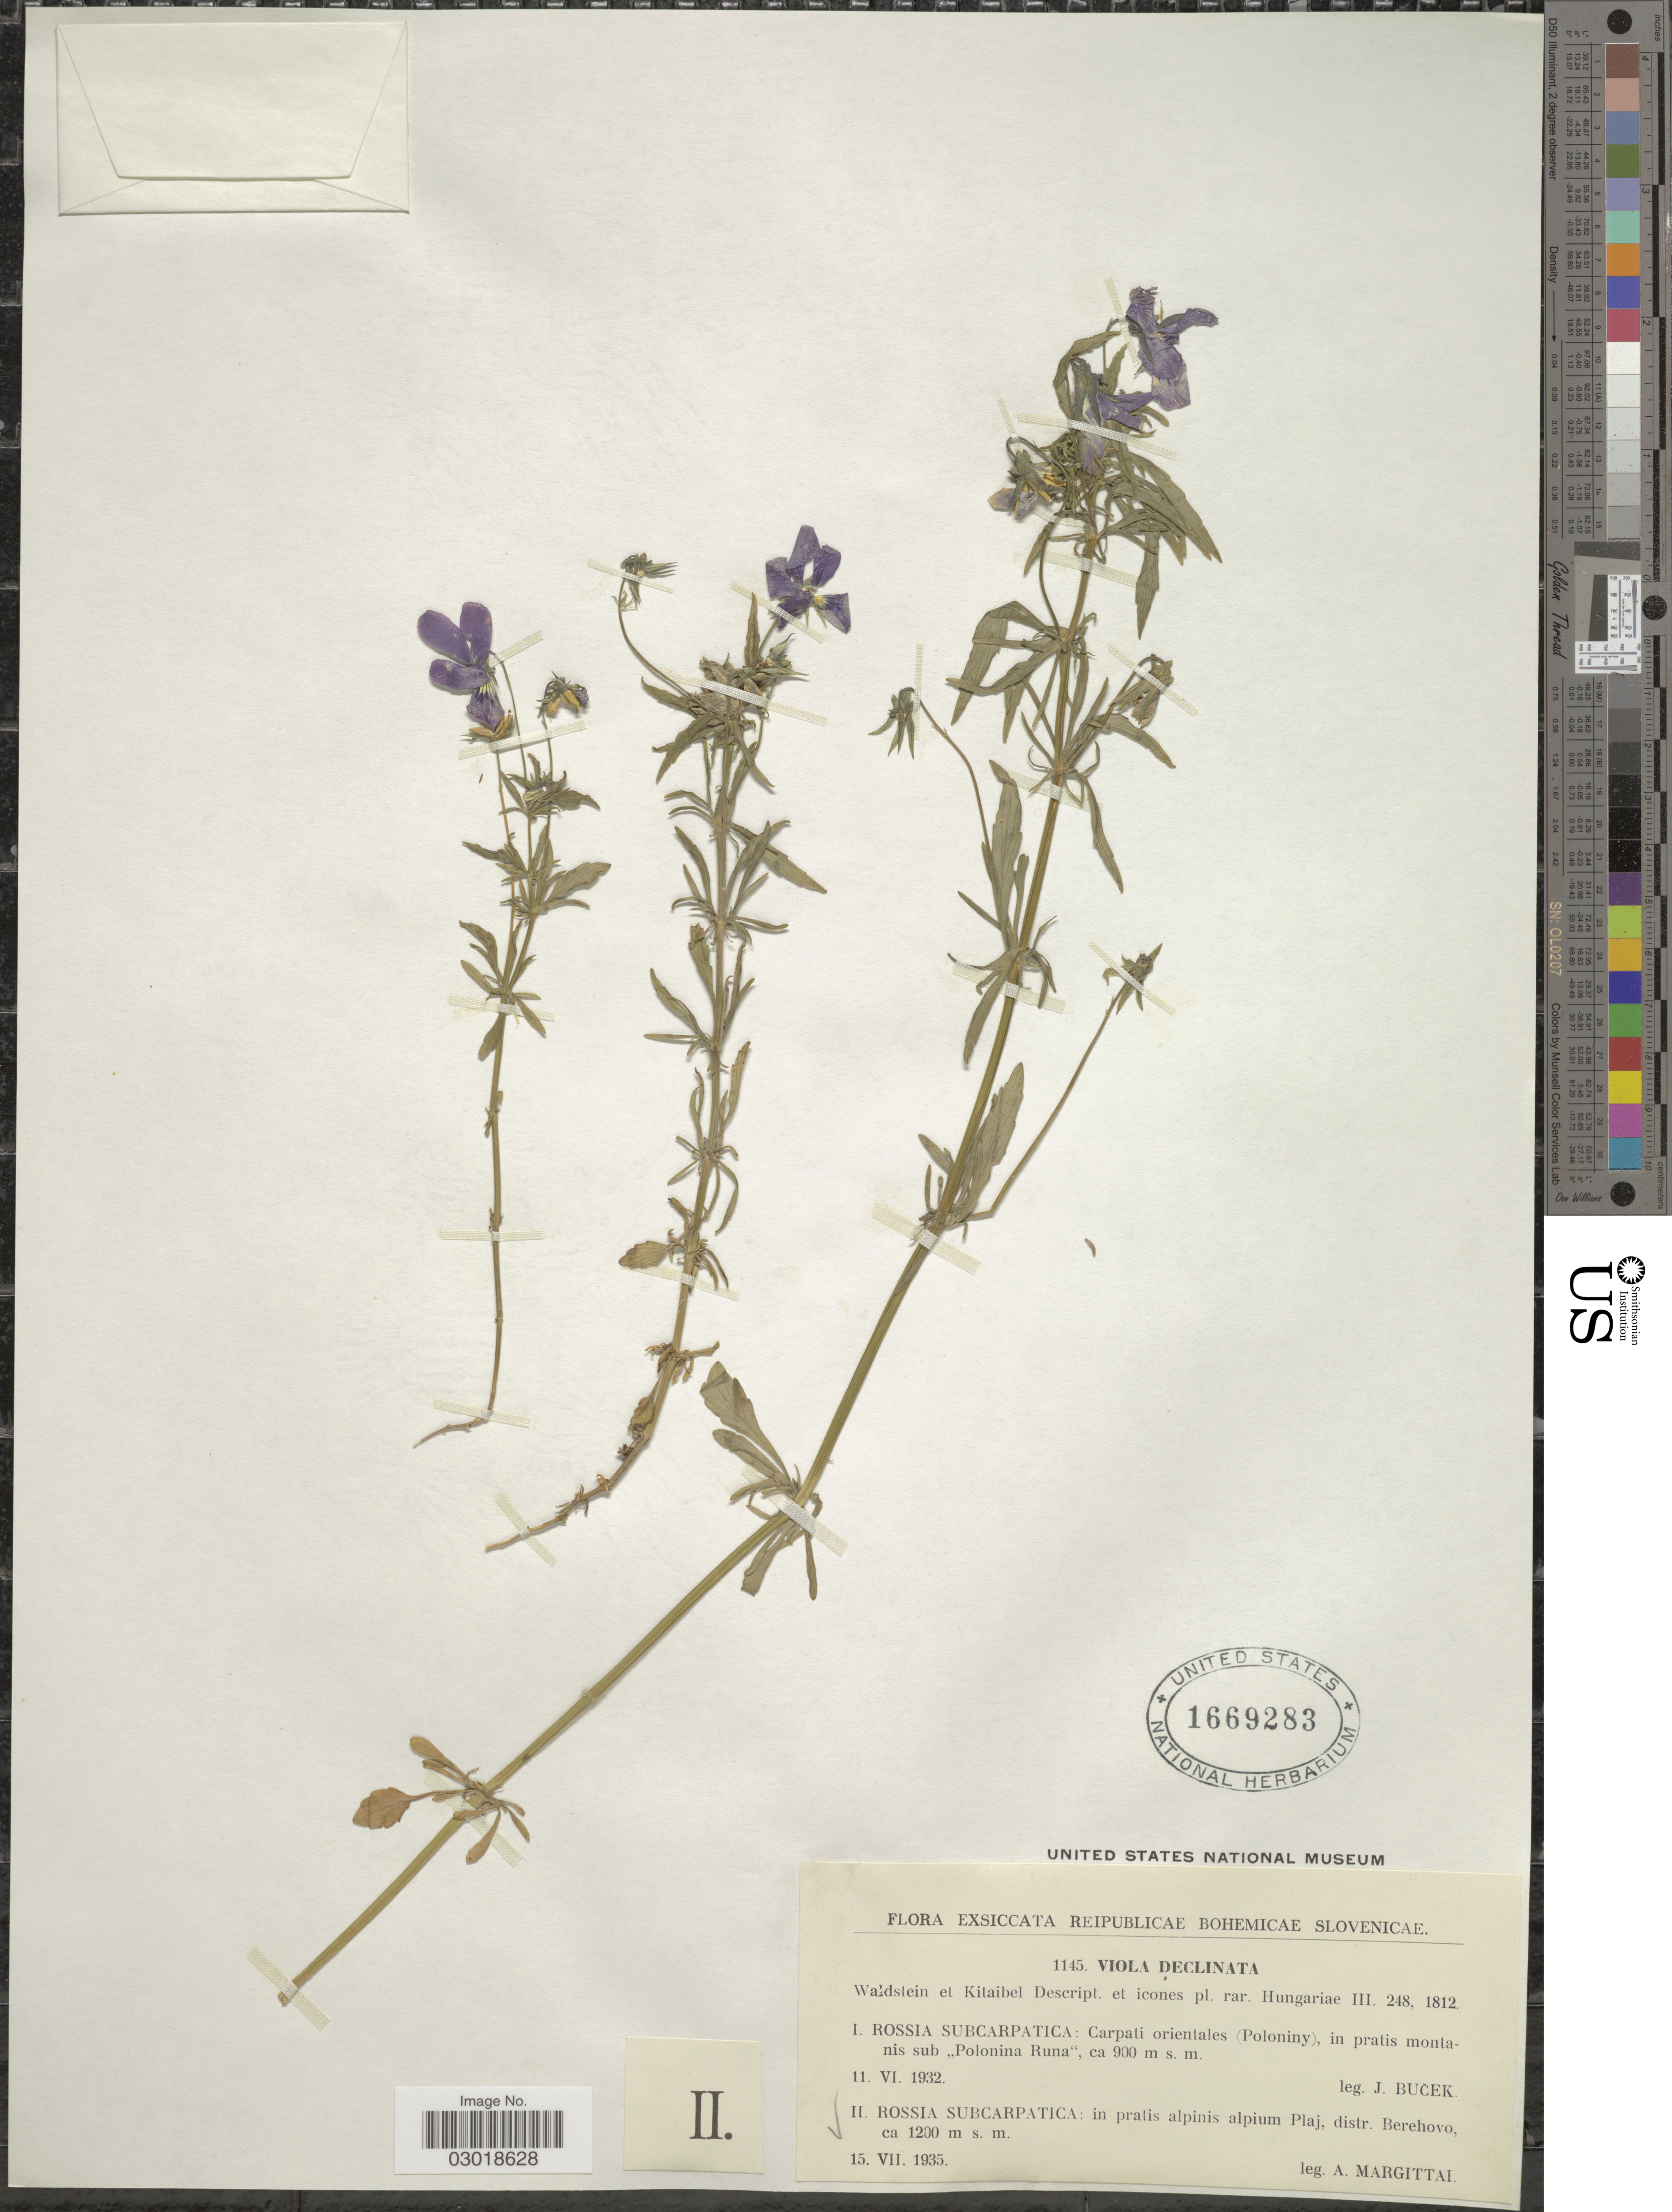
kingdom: Plantae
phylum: Tracheophyta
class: Magnoliopsida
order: Malpighiales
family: Violaceae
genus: Viola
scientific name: Viola declinata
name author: Waldst. & Kit.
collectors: A. Margittai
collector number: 1145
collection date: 1935-07-15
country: Ukraine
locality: Reipublicae Bohemicae. Rossia Subcarpatica: in pratis alpinis alpium Plaj, distr. Berehovo.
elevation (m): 1200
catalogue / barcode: US 1669283